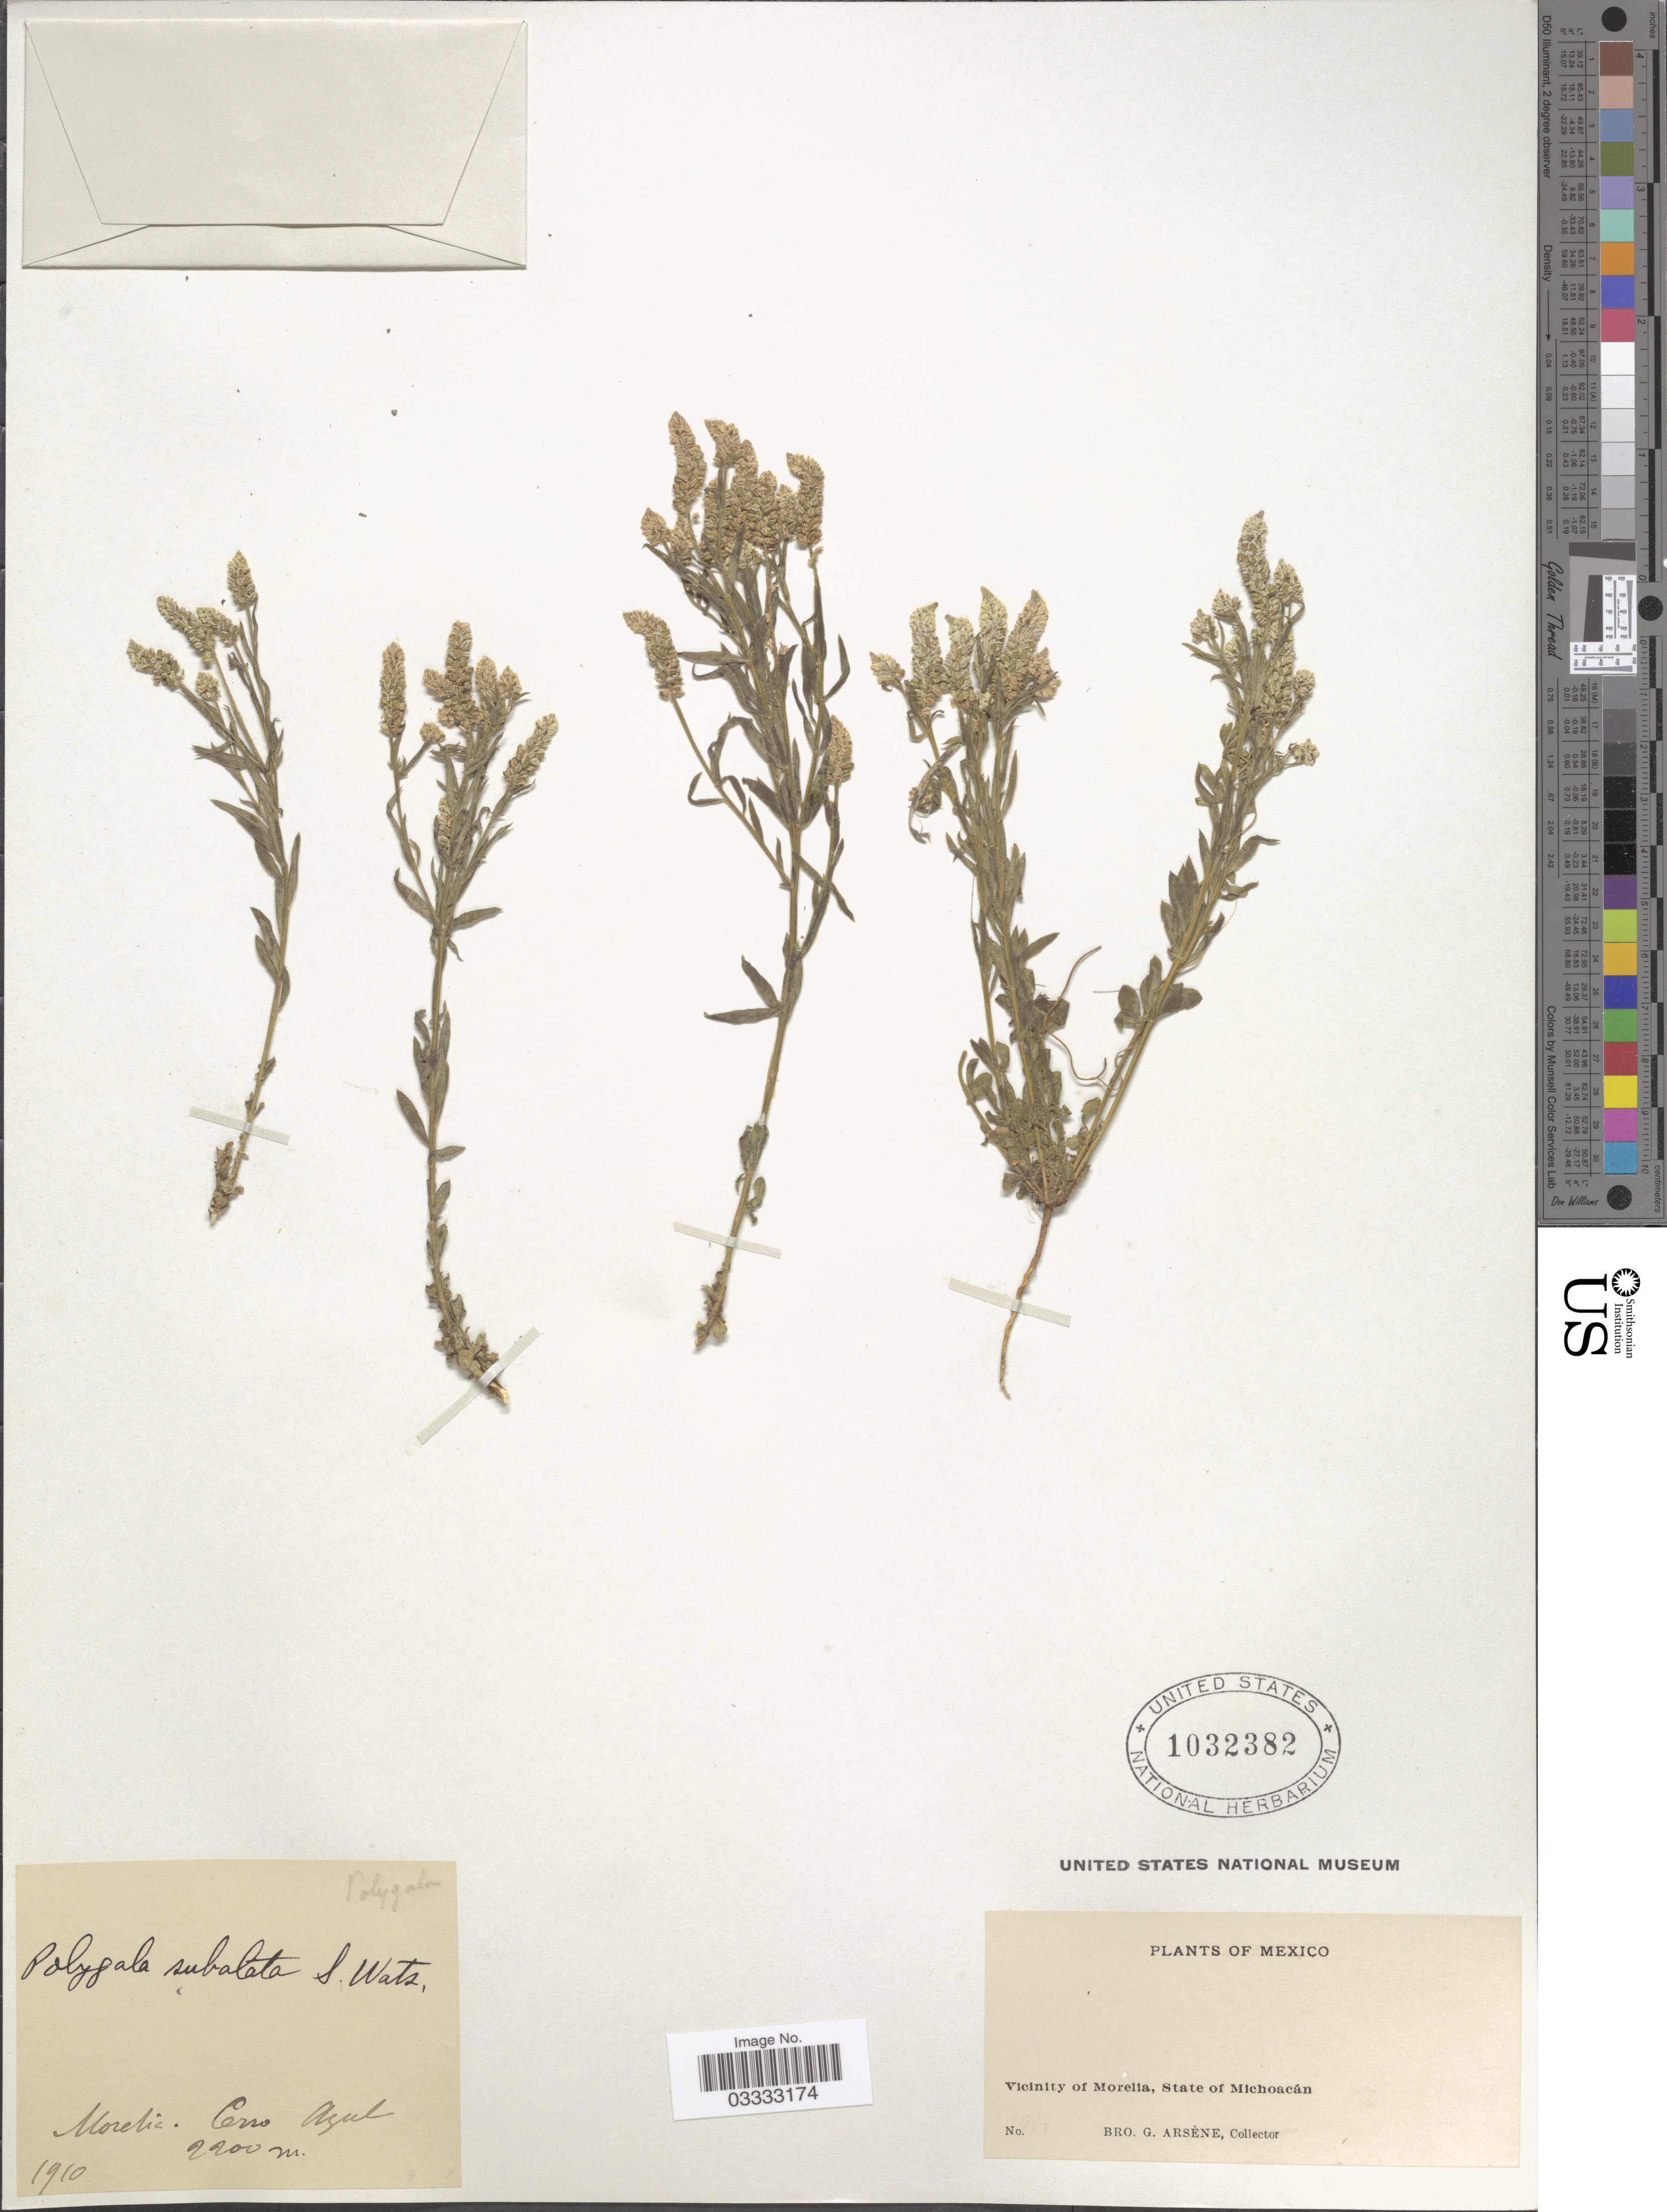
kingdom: Plantae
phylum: Tracheophyta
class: Magnoliopsida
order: Fabales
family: Polygalaceae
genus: Polygala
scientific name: Polygala subalata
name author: S. Watson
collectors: Bro. G. Arsène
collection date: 1910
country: Mexico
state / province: Michoacán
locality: Vicinity of Morelia. Cerro Azul.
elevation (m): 2200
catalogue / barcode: US 1032382